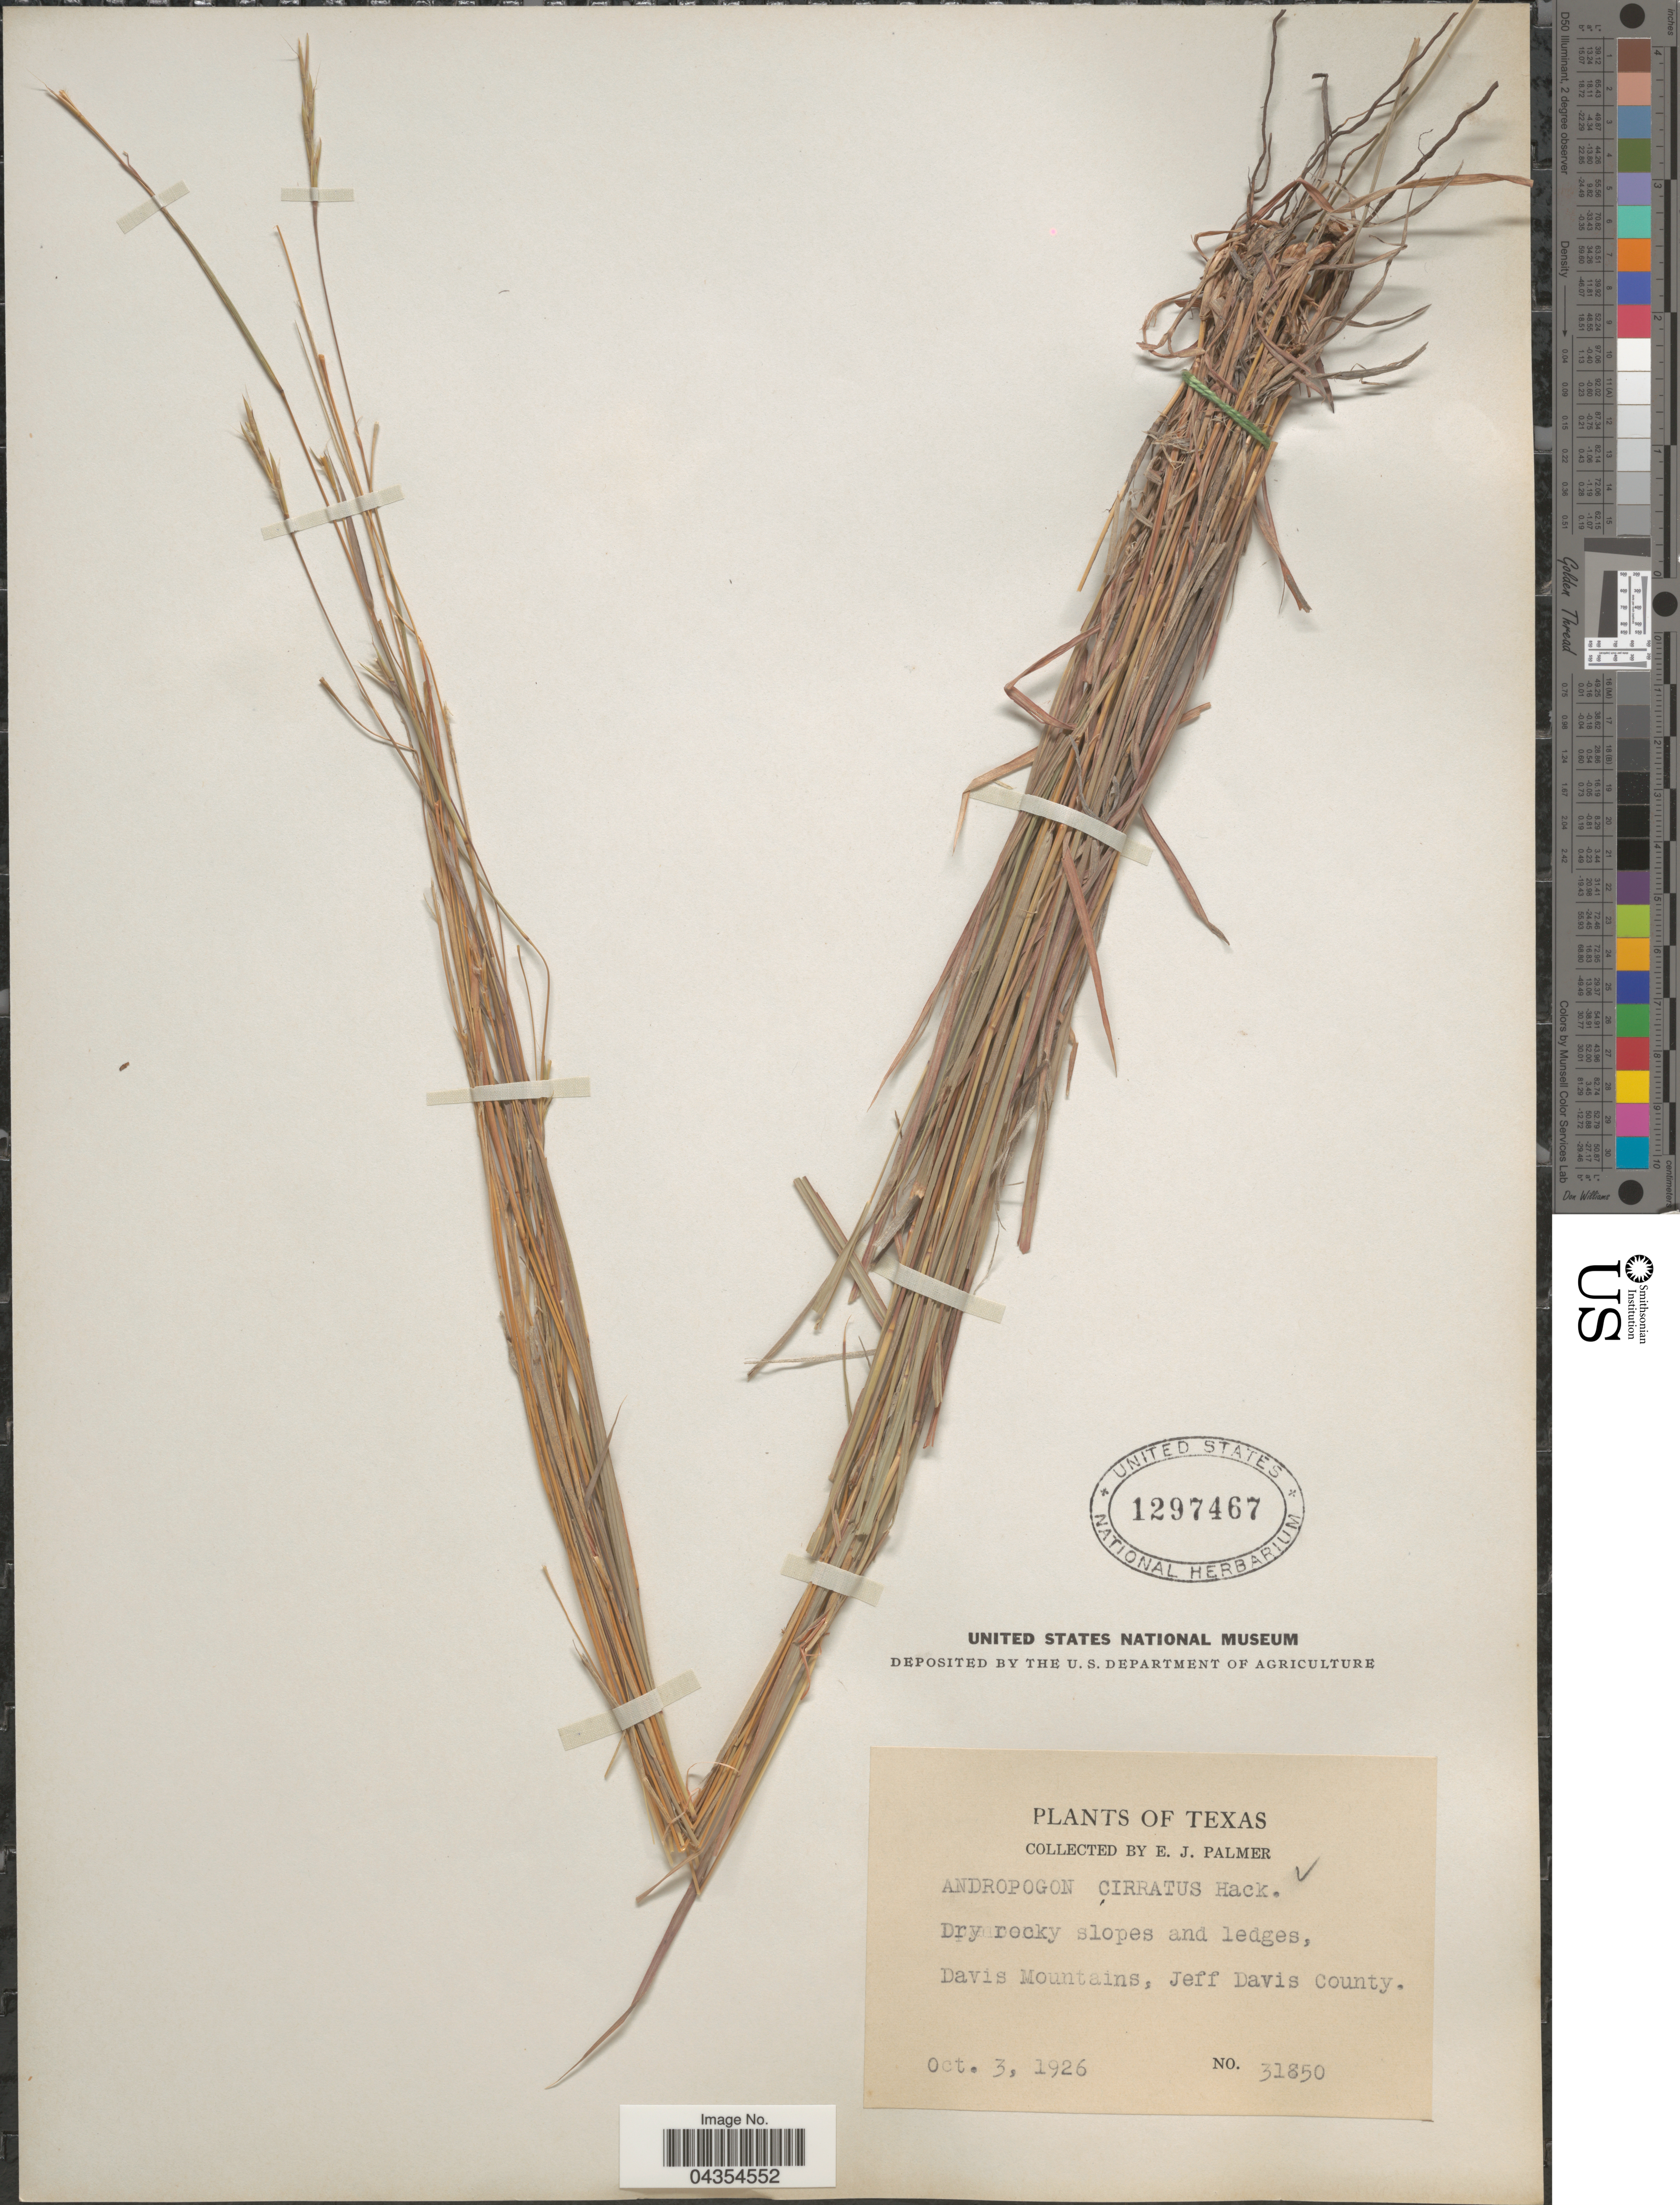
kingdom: Plantae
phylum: Tracheophyta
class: Liliopsida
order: Poales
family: Poaceae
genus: Schizachyrium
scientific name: Schizachyrium cirratum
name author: (Hack.) Wooton & Standl.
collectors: E. J. Palmer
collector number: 31850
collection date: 1926-10-03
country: United States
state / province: Texas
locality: Dry rocky slopes and ledges, Davis Mountains, Jeff Davis County.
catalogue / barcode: US 1297467